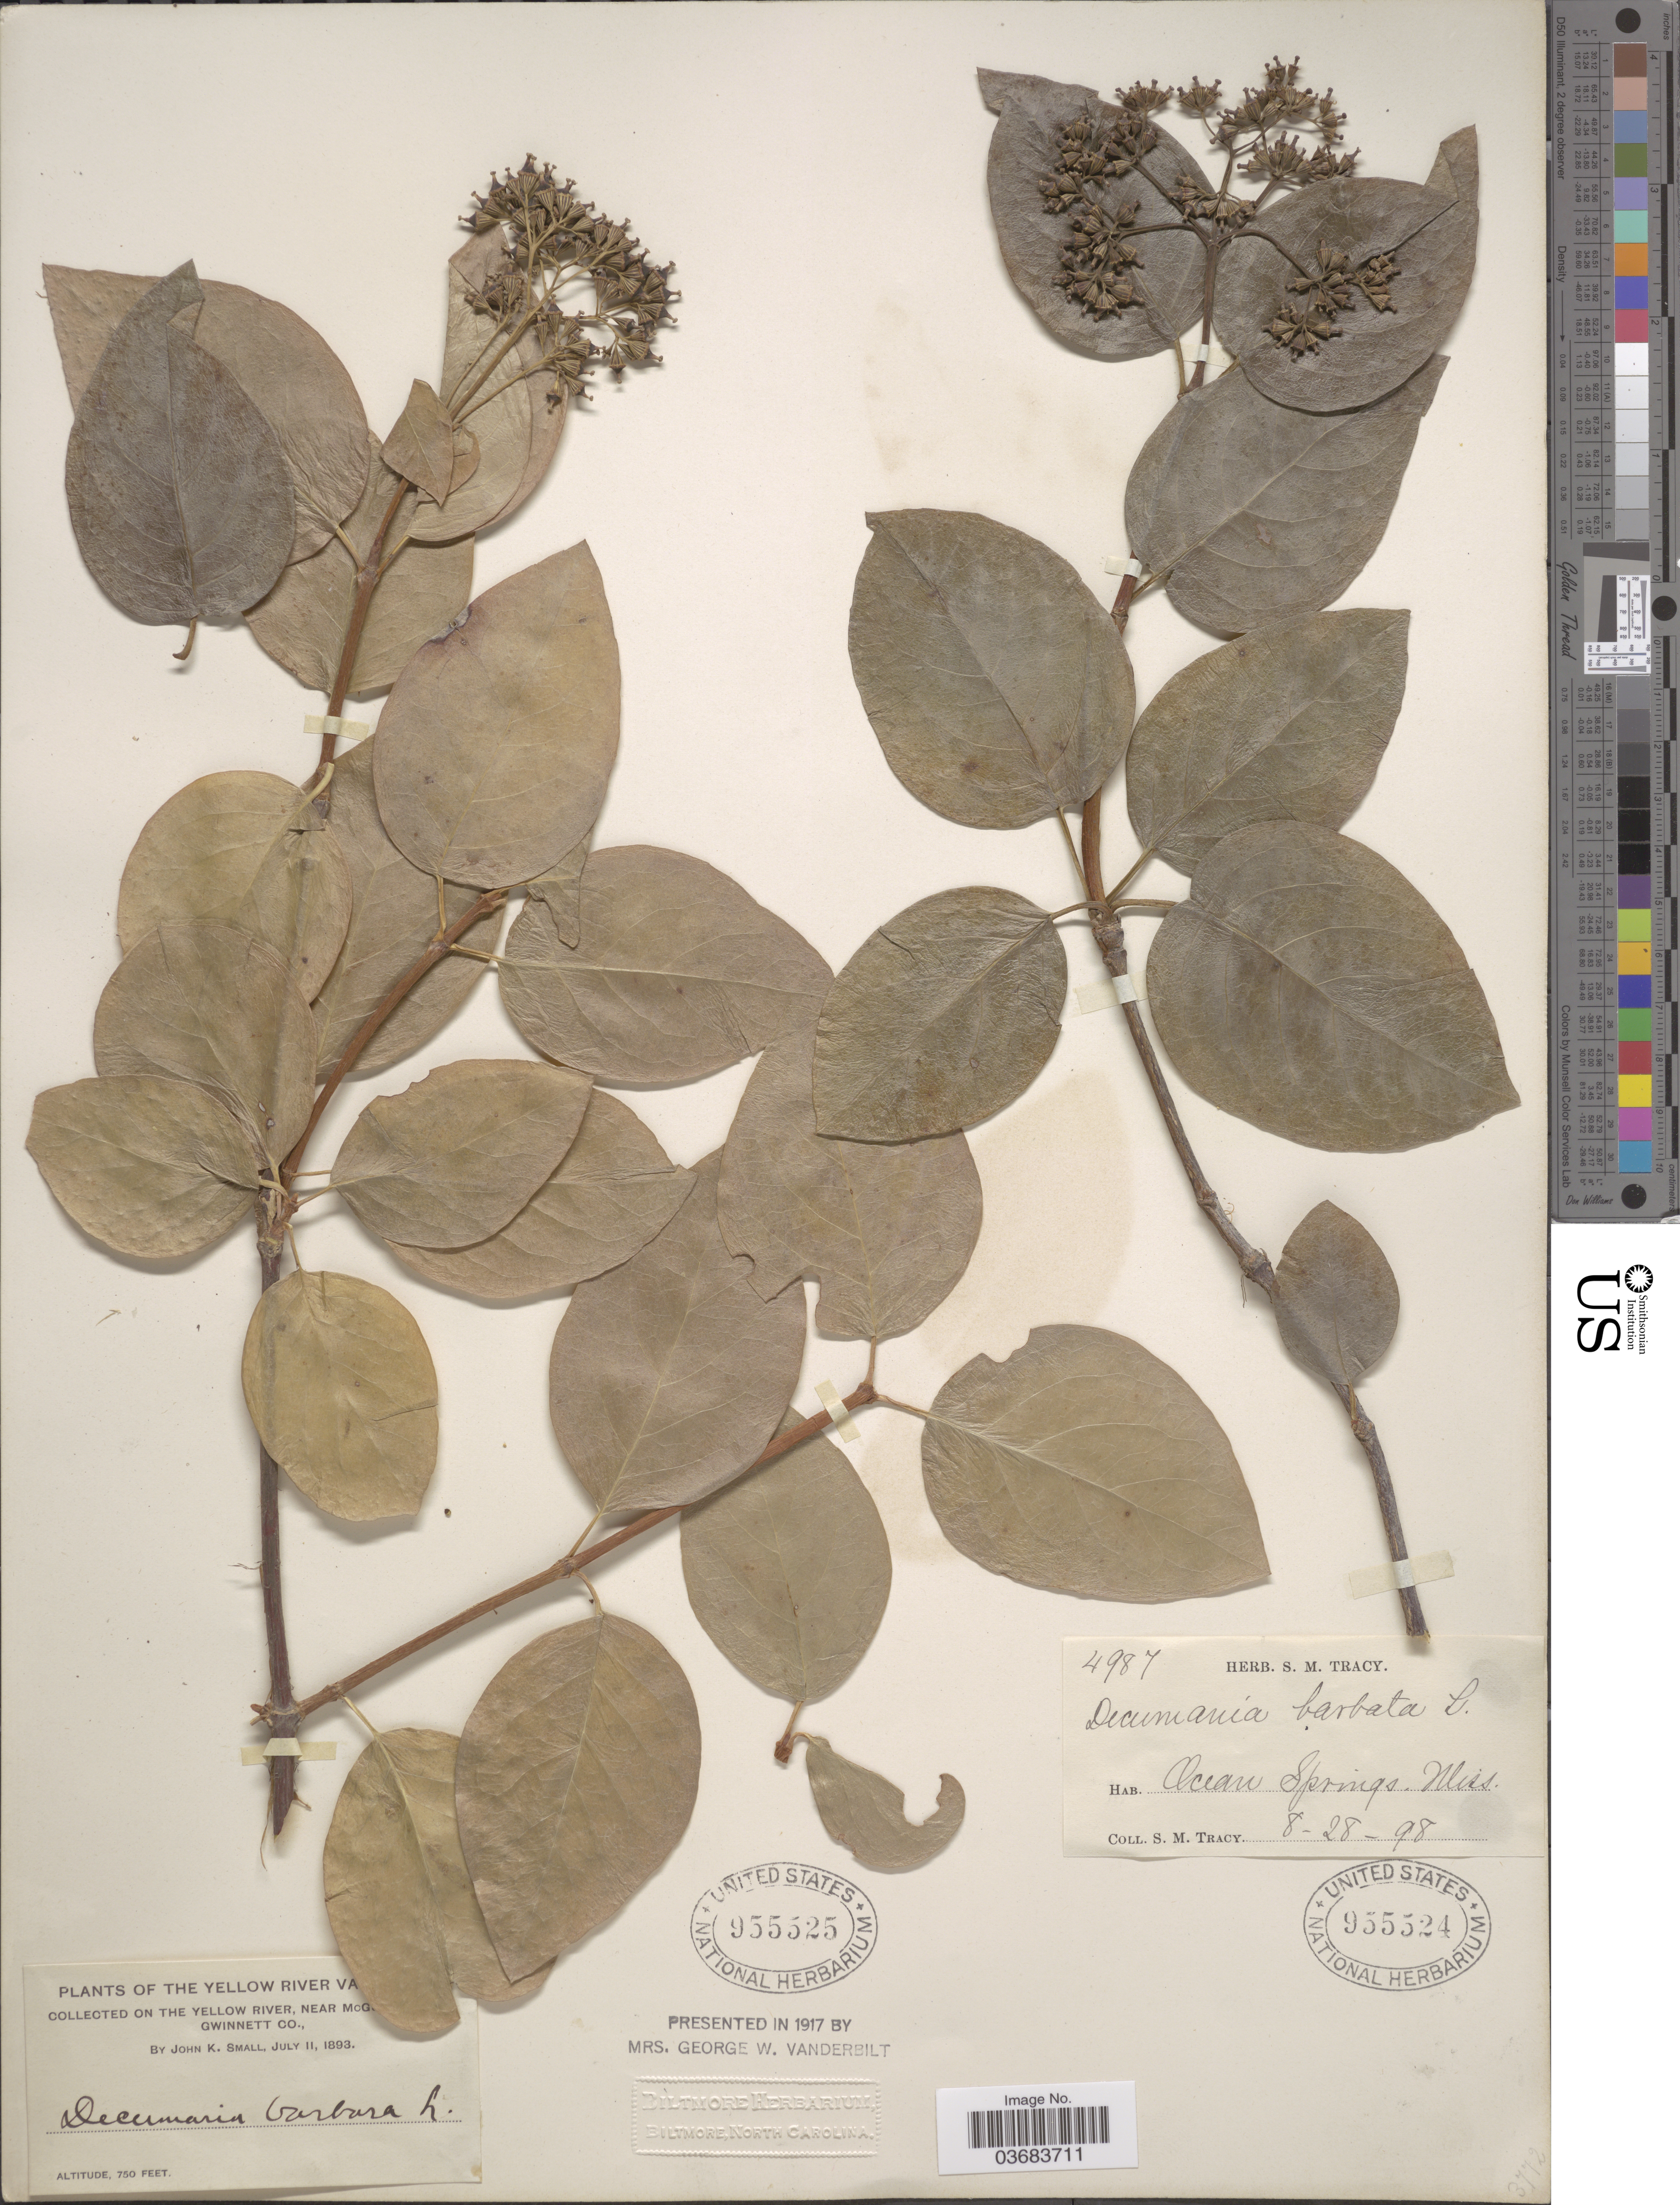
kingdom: Plantae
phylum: Tracheophyta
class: Magnoliopsida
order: Cornales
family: Hydrangeaceae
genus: Hydrangea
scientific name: Hydrangea barbara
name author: (L.) Bernd Schulz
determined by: Strong, Mark T., (BOT), Smithsonian Institution - National Museum of Natural History (UNITED STATES)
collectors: J. K. Small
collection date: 1893-07-11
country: United States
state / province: Georgia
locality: The Yellow River Valley. On The Yellow River, Near McGuire. Gwinnett Co.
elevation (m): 229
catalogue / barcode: US 955525